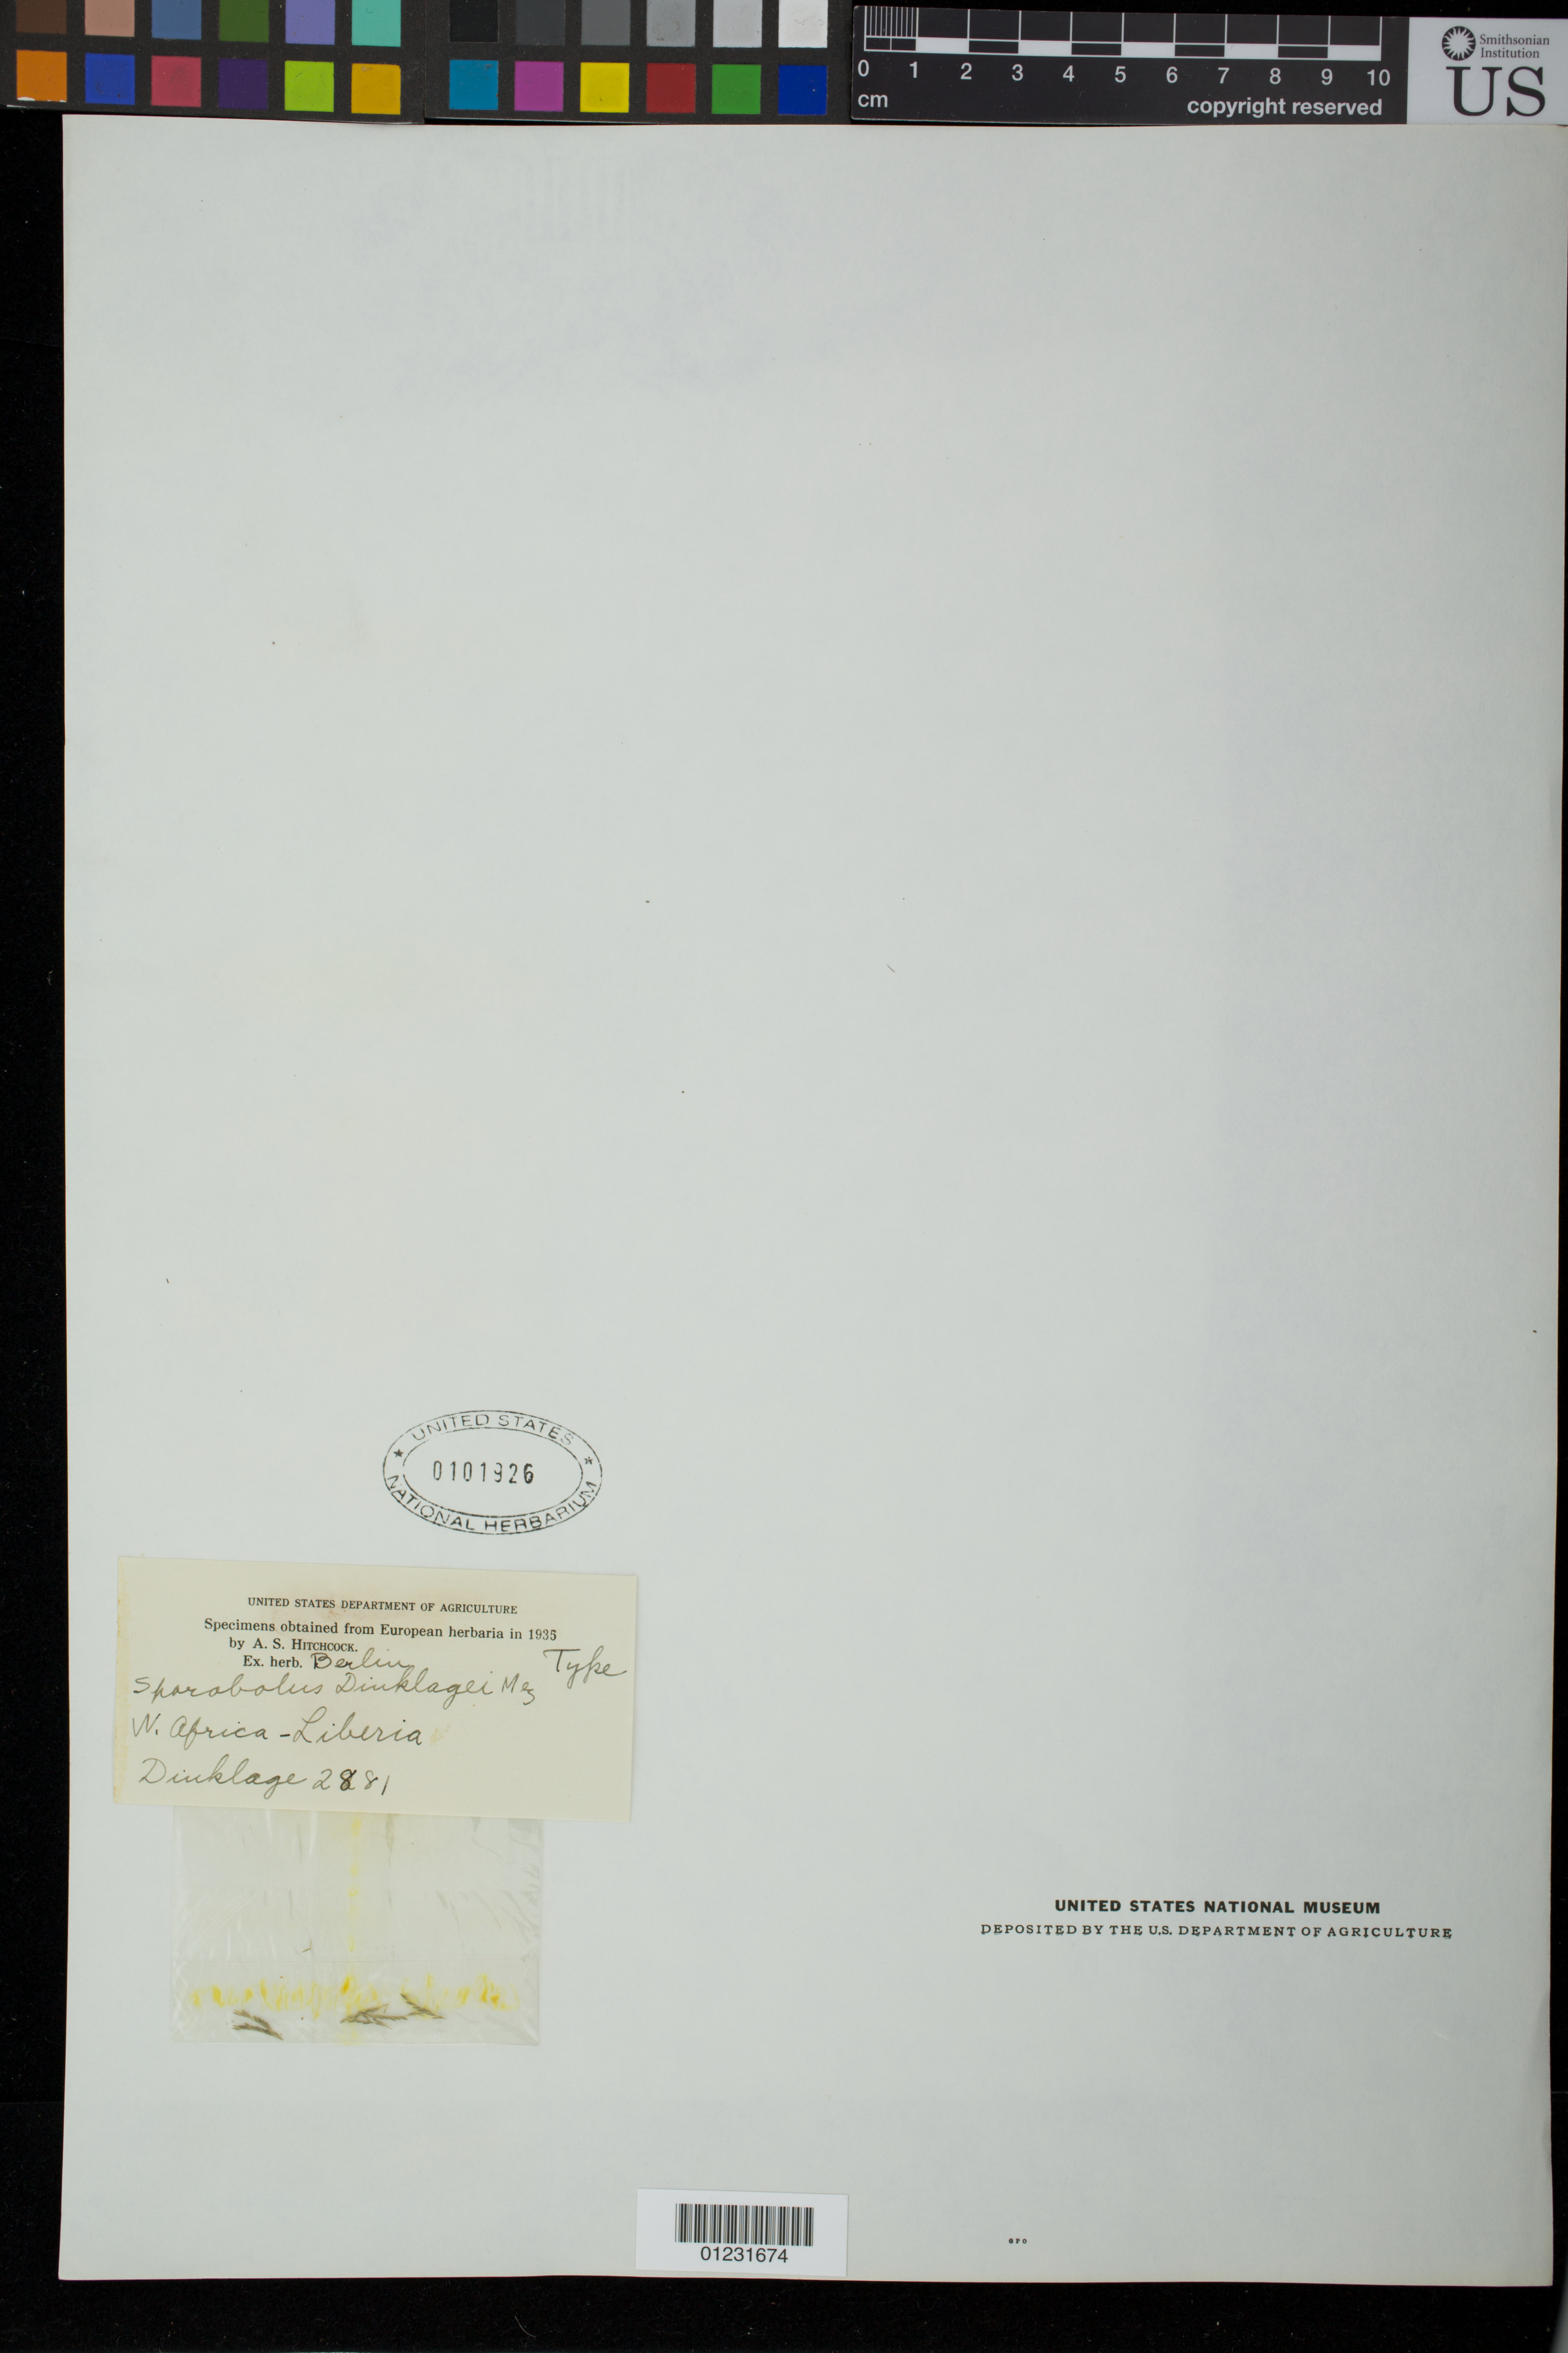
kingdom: Plantae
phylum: Tracheophyta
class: Liliopsida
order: Poales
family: Poaceae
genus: Sporobolus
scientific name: Sporobolus dinklagei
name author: Mez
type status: Type Collection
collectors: M. Dinklage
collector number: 2881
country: Liberia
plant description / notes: Fragmentary material of type specimen ex herb. Berlin.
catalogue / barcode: US 101926